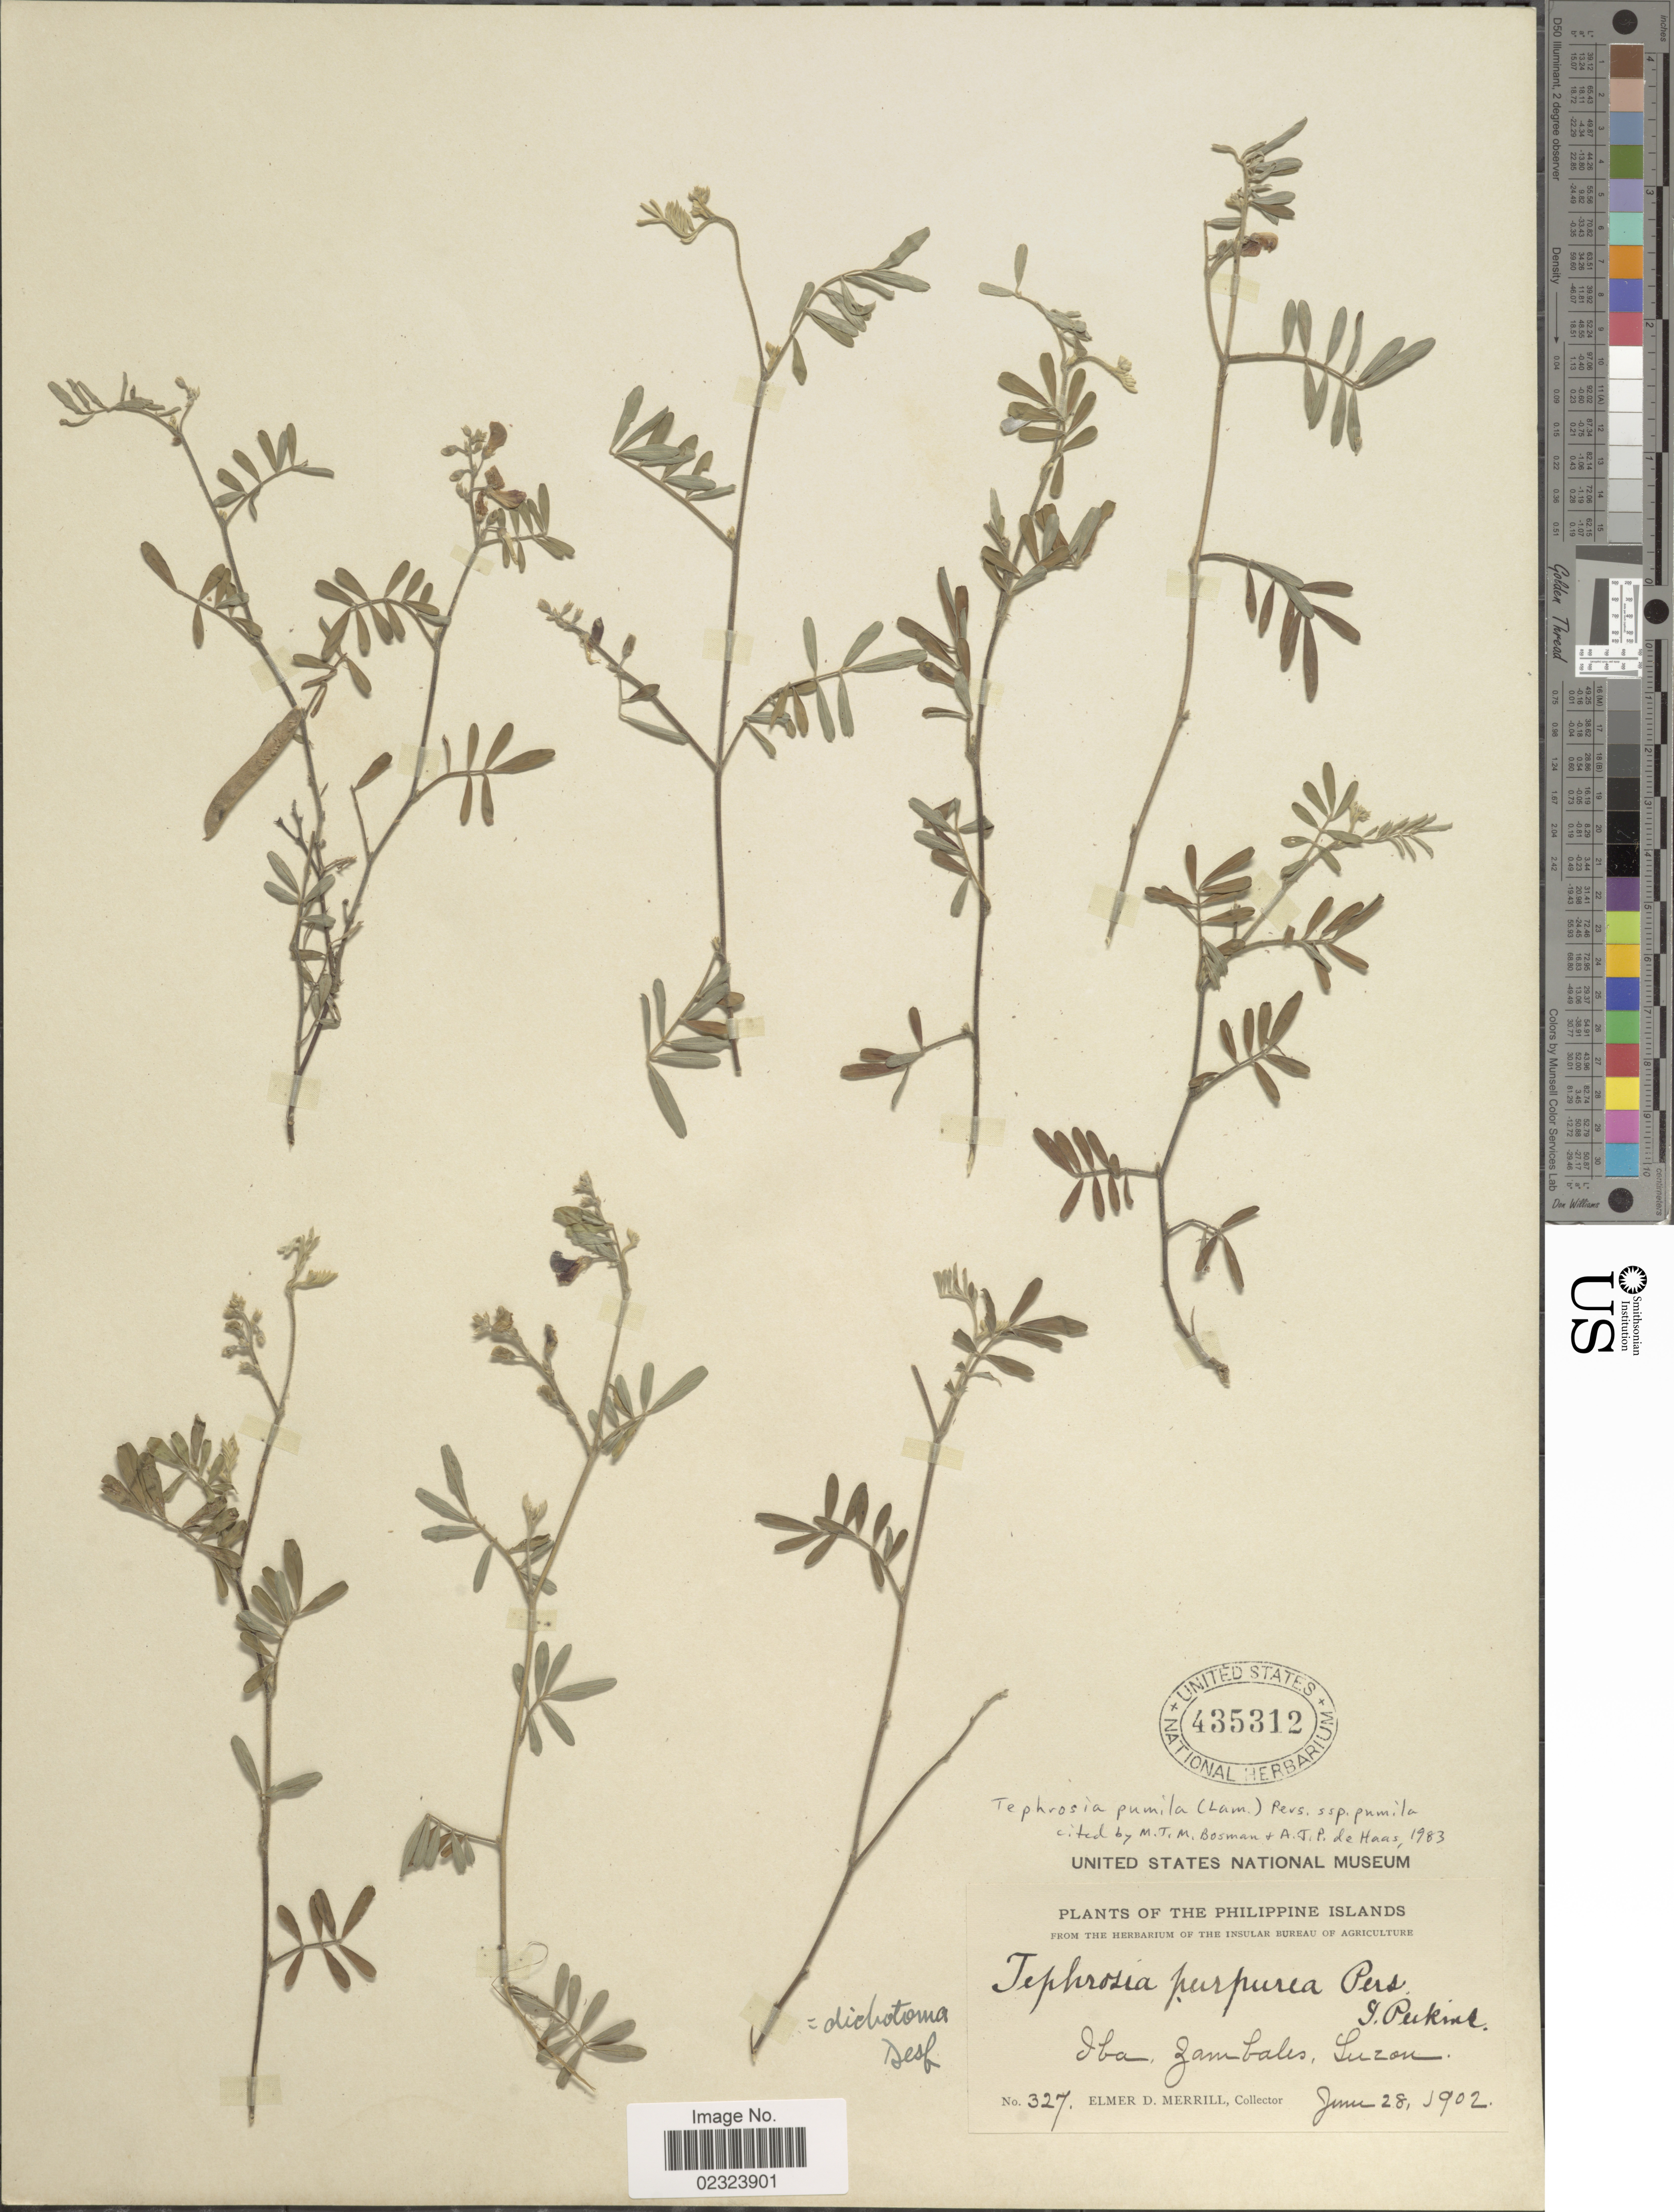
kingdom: Plantae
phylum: Tracheophyta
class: Magnoliopsida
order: Fabales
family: Fabaceae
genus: Tephrosia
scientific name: Tephrosia pumila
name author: (Lam.) Pers.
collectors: E. D. Merrill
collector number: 327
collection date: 1902-06-28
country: Philippines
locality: Iba, Zambales, Luzon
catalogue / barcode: US 435312